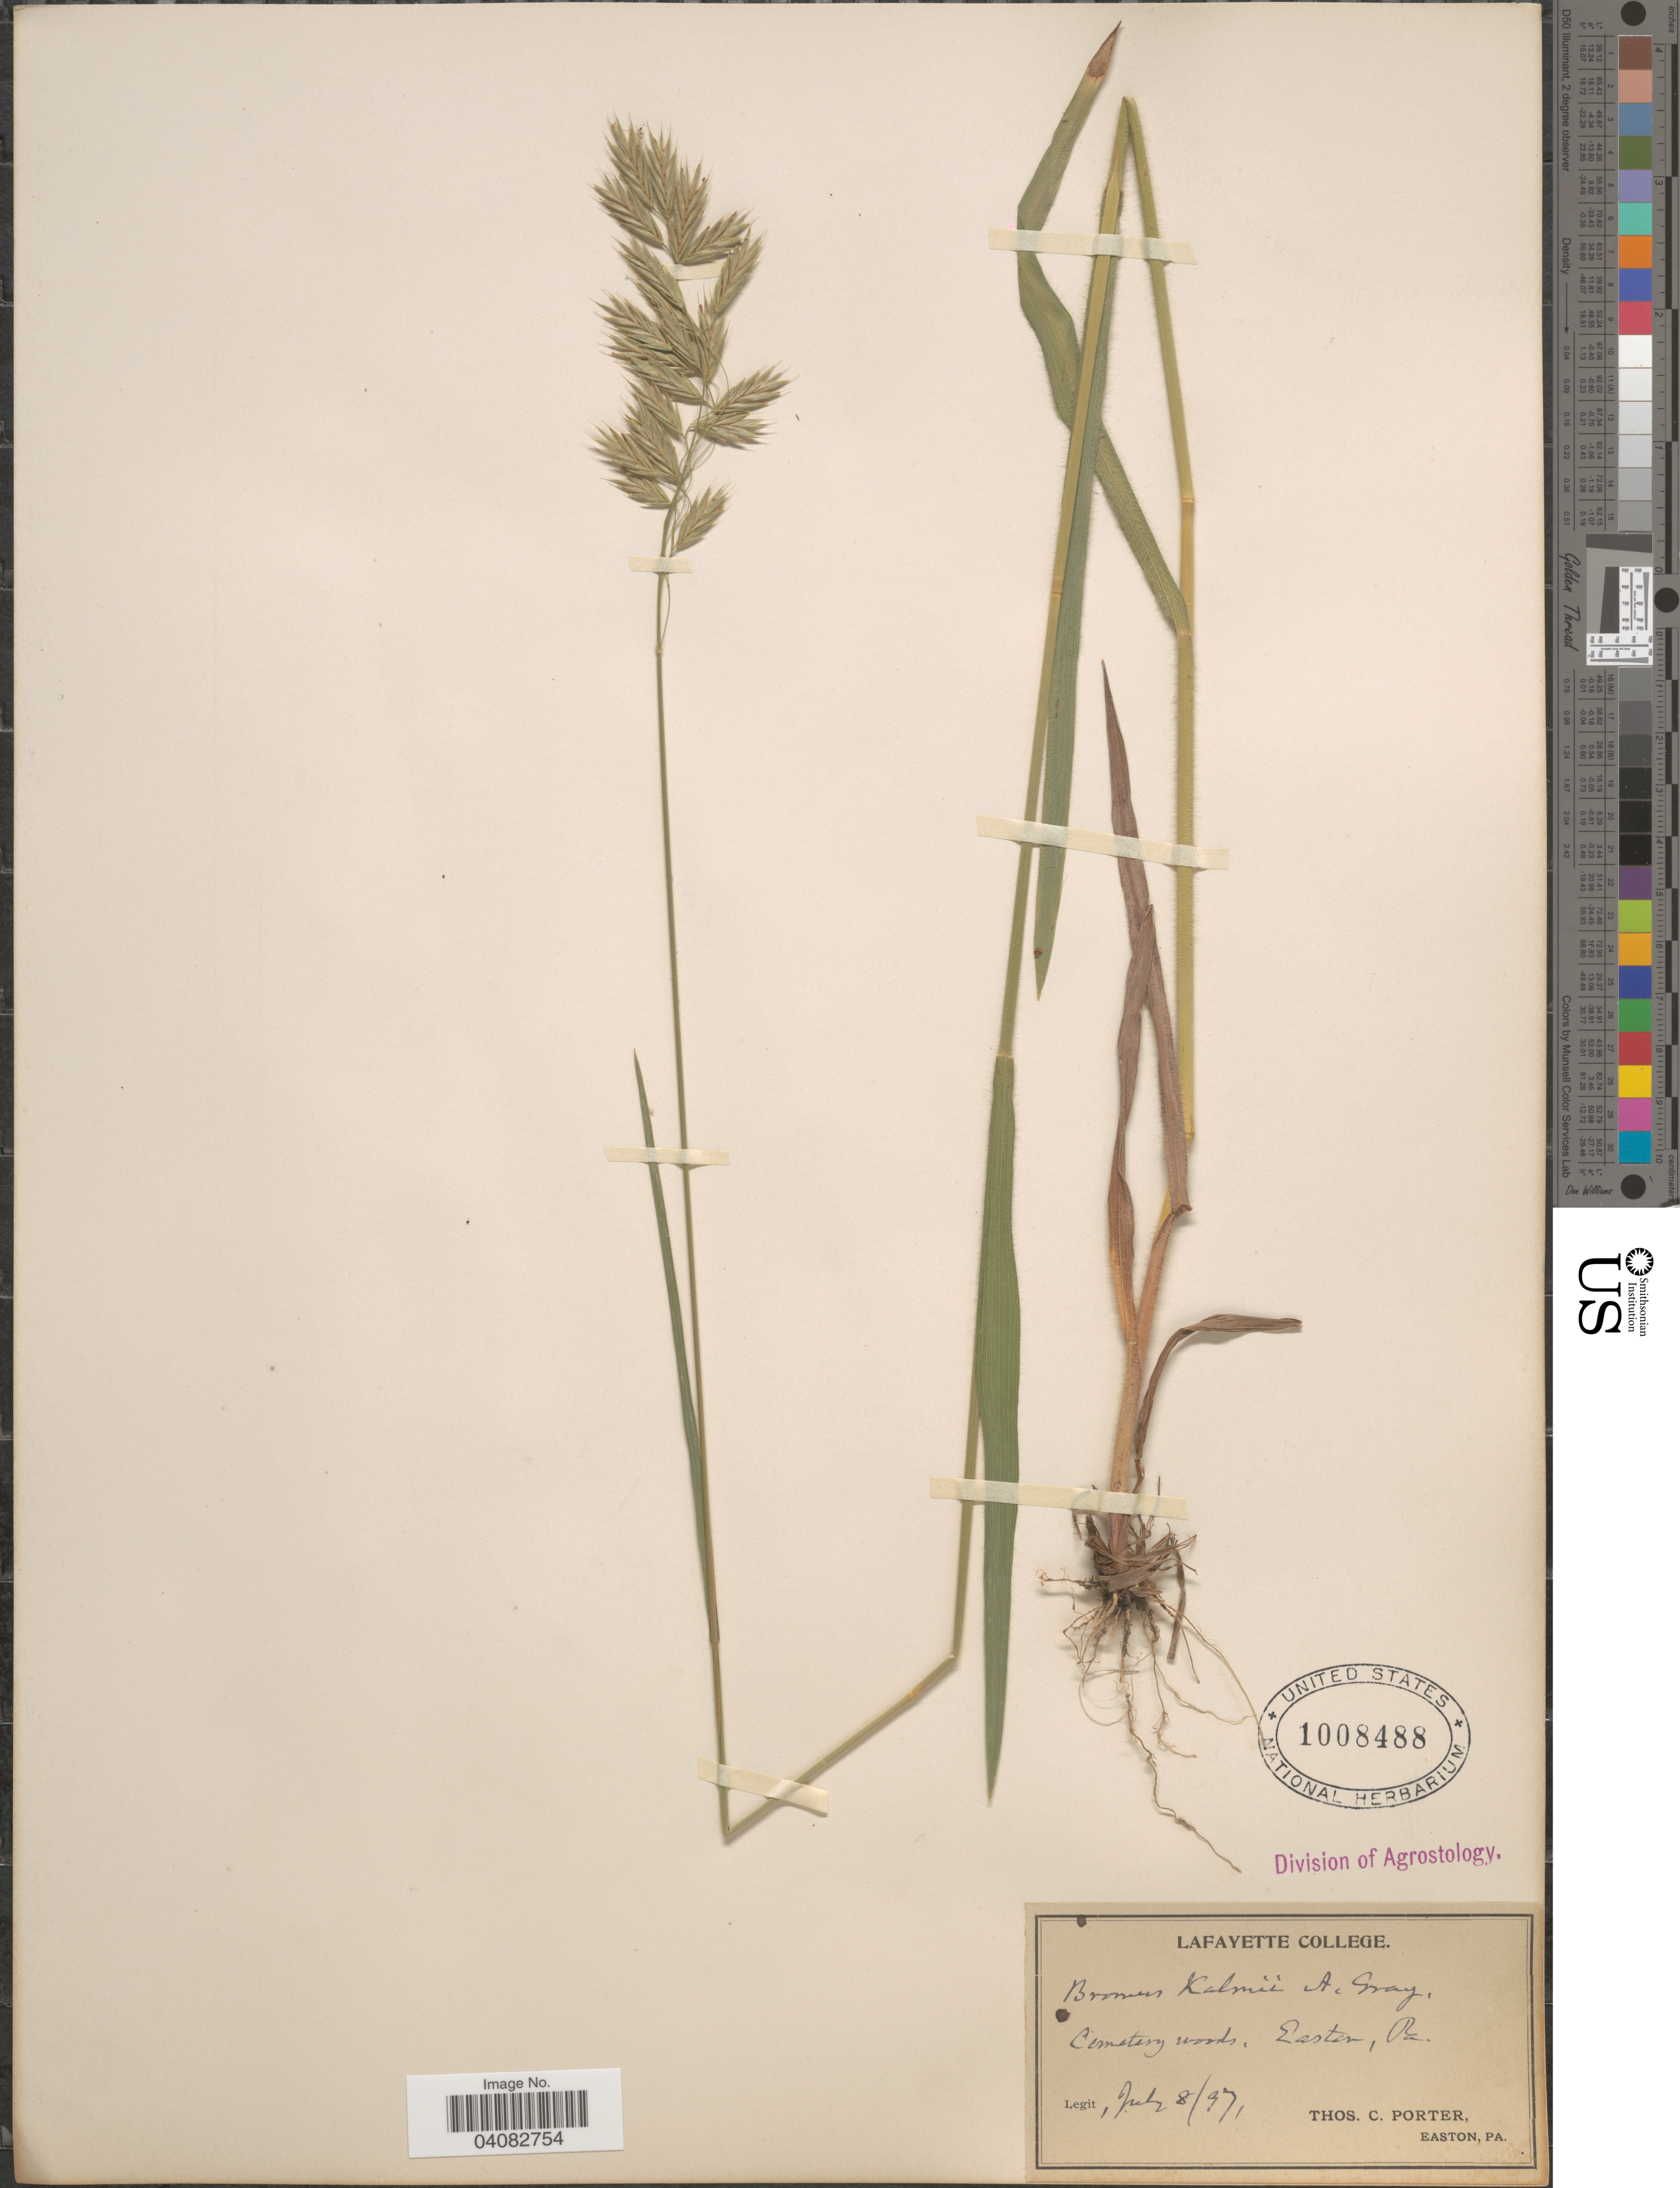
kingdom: Plantae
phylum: Tracheophyta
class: Liliopsida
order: Poales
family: Poaceae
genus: Bromus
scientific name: Bromus kalmii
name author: A. Gray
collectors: T. Porter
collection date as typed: Transcribed d/m/y: 8/7/97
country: United States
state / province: Pennsylvania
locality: Cemetery woods, Easton.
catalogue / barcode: US 1008488